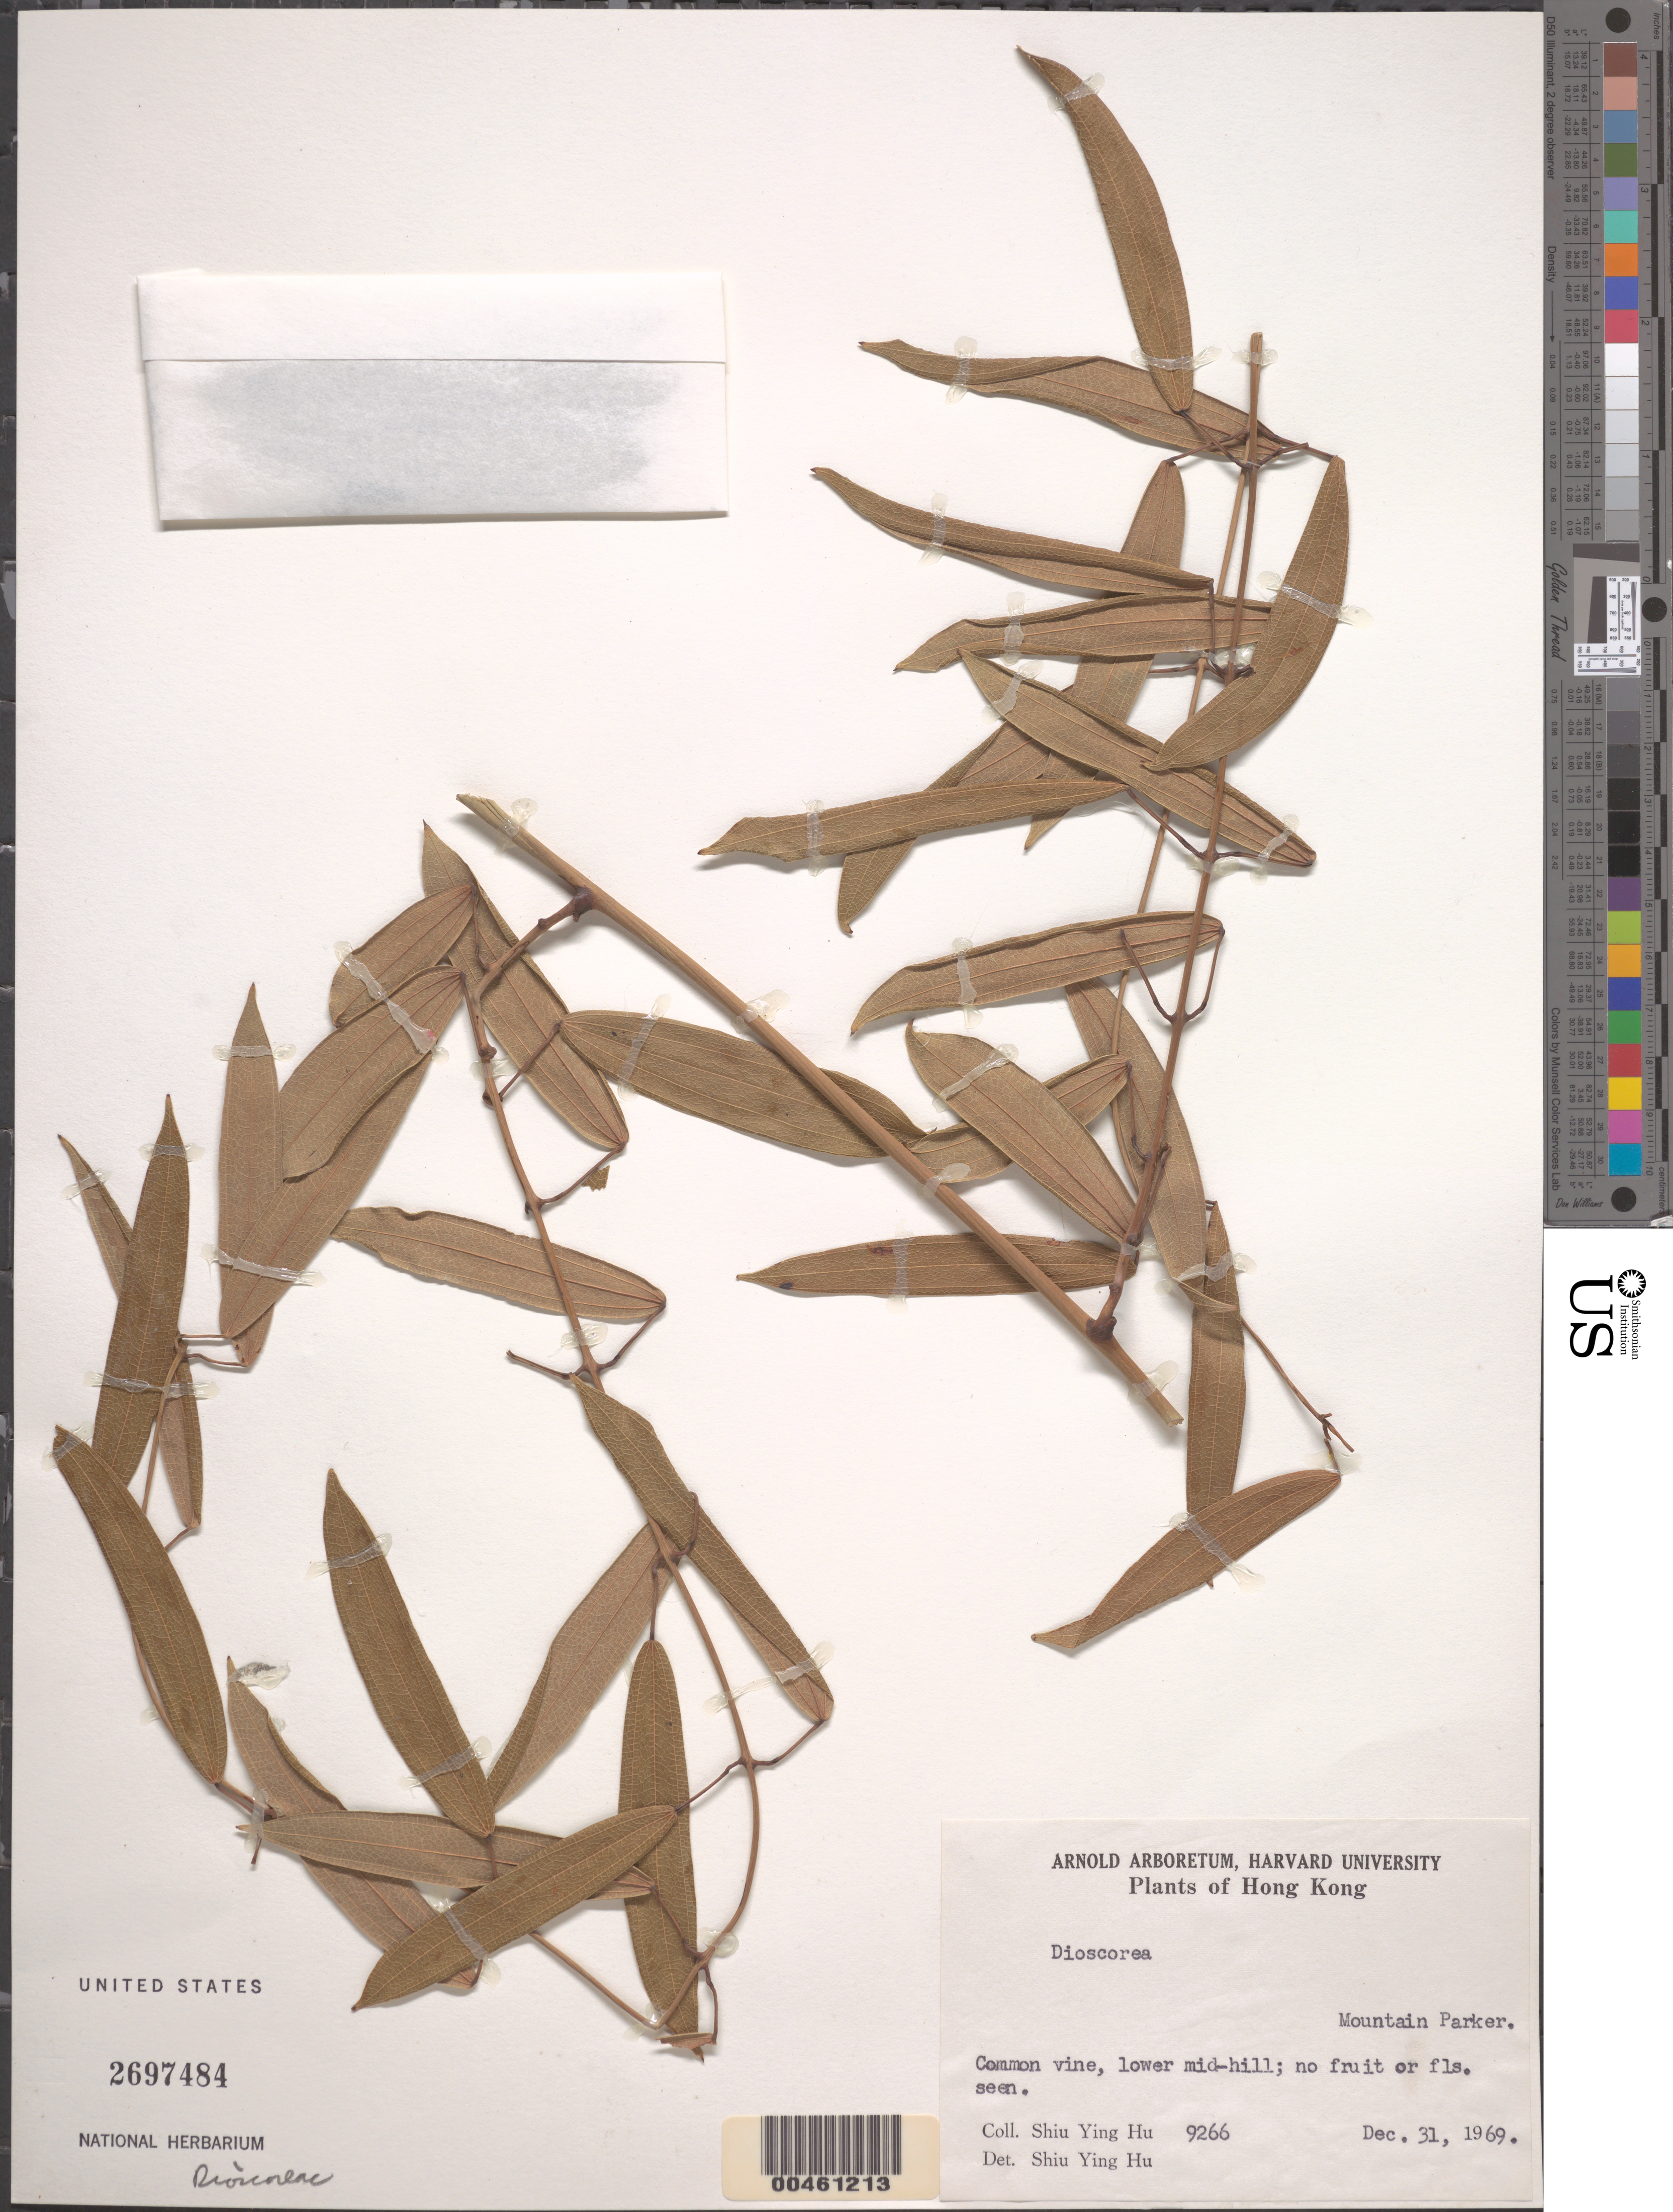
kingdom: Plantae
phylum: Tracheophyta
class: Liliopsida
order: Dioscoreales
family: Dioscoreaceae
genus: Dioscorea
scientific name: Dioscorea sp.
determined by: Hu, S. Y.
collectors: S. Y. Hu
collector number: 9266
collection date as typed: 31 Dec 1969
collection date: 1969-12-31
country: China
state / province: Hong Kong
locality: Mountain Parker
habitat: Common vine, lower mid-hill; no fruit or fls. seen.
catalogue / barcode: US 2697484